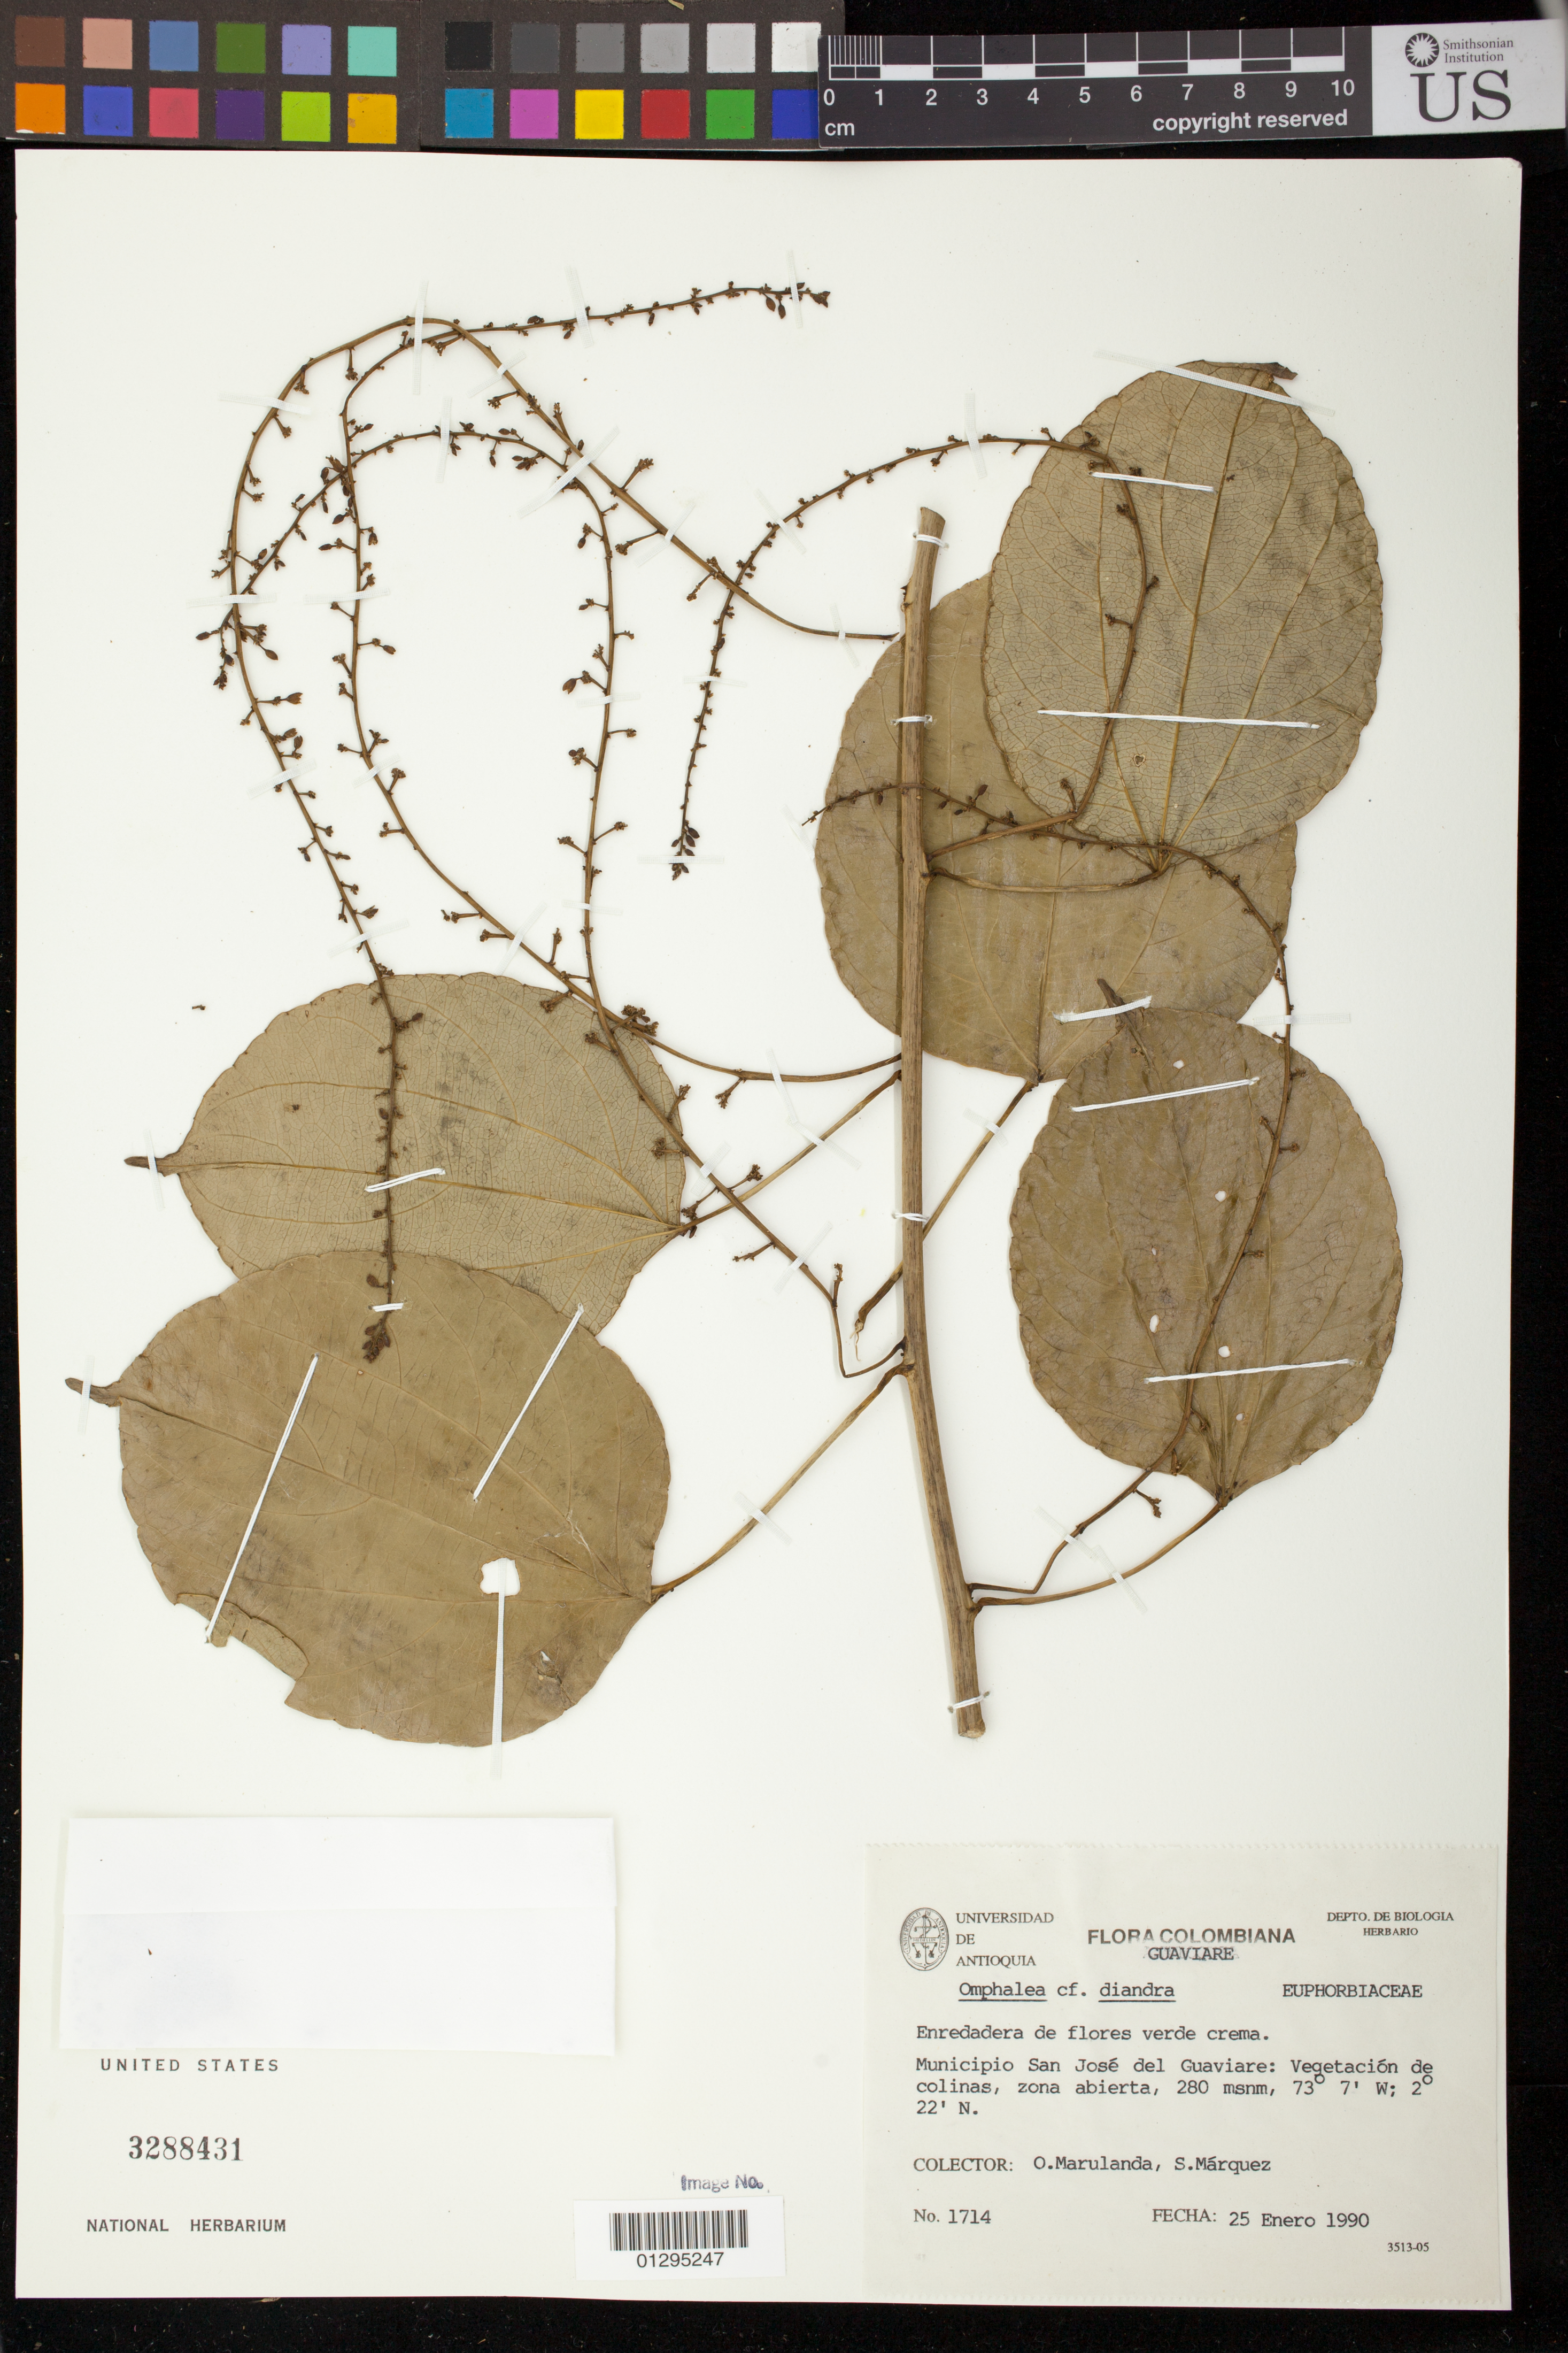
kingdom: Plantae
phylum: Tracheophyta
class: Magnoliopsida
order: Malpighiales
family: Euphorbiaceae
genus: Omphalea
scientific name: Omphalea diandra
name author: L.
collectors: O. Marulanda & S. Márquez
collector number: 1714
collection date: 1990-01-25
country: Colombia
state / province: Guaviare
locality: Municipio San Jose del Guaviare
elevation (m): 280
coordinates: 2°22'N, 73°7'W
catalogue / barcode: US 3288431